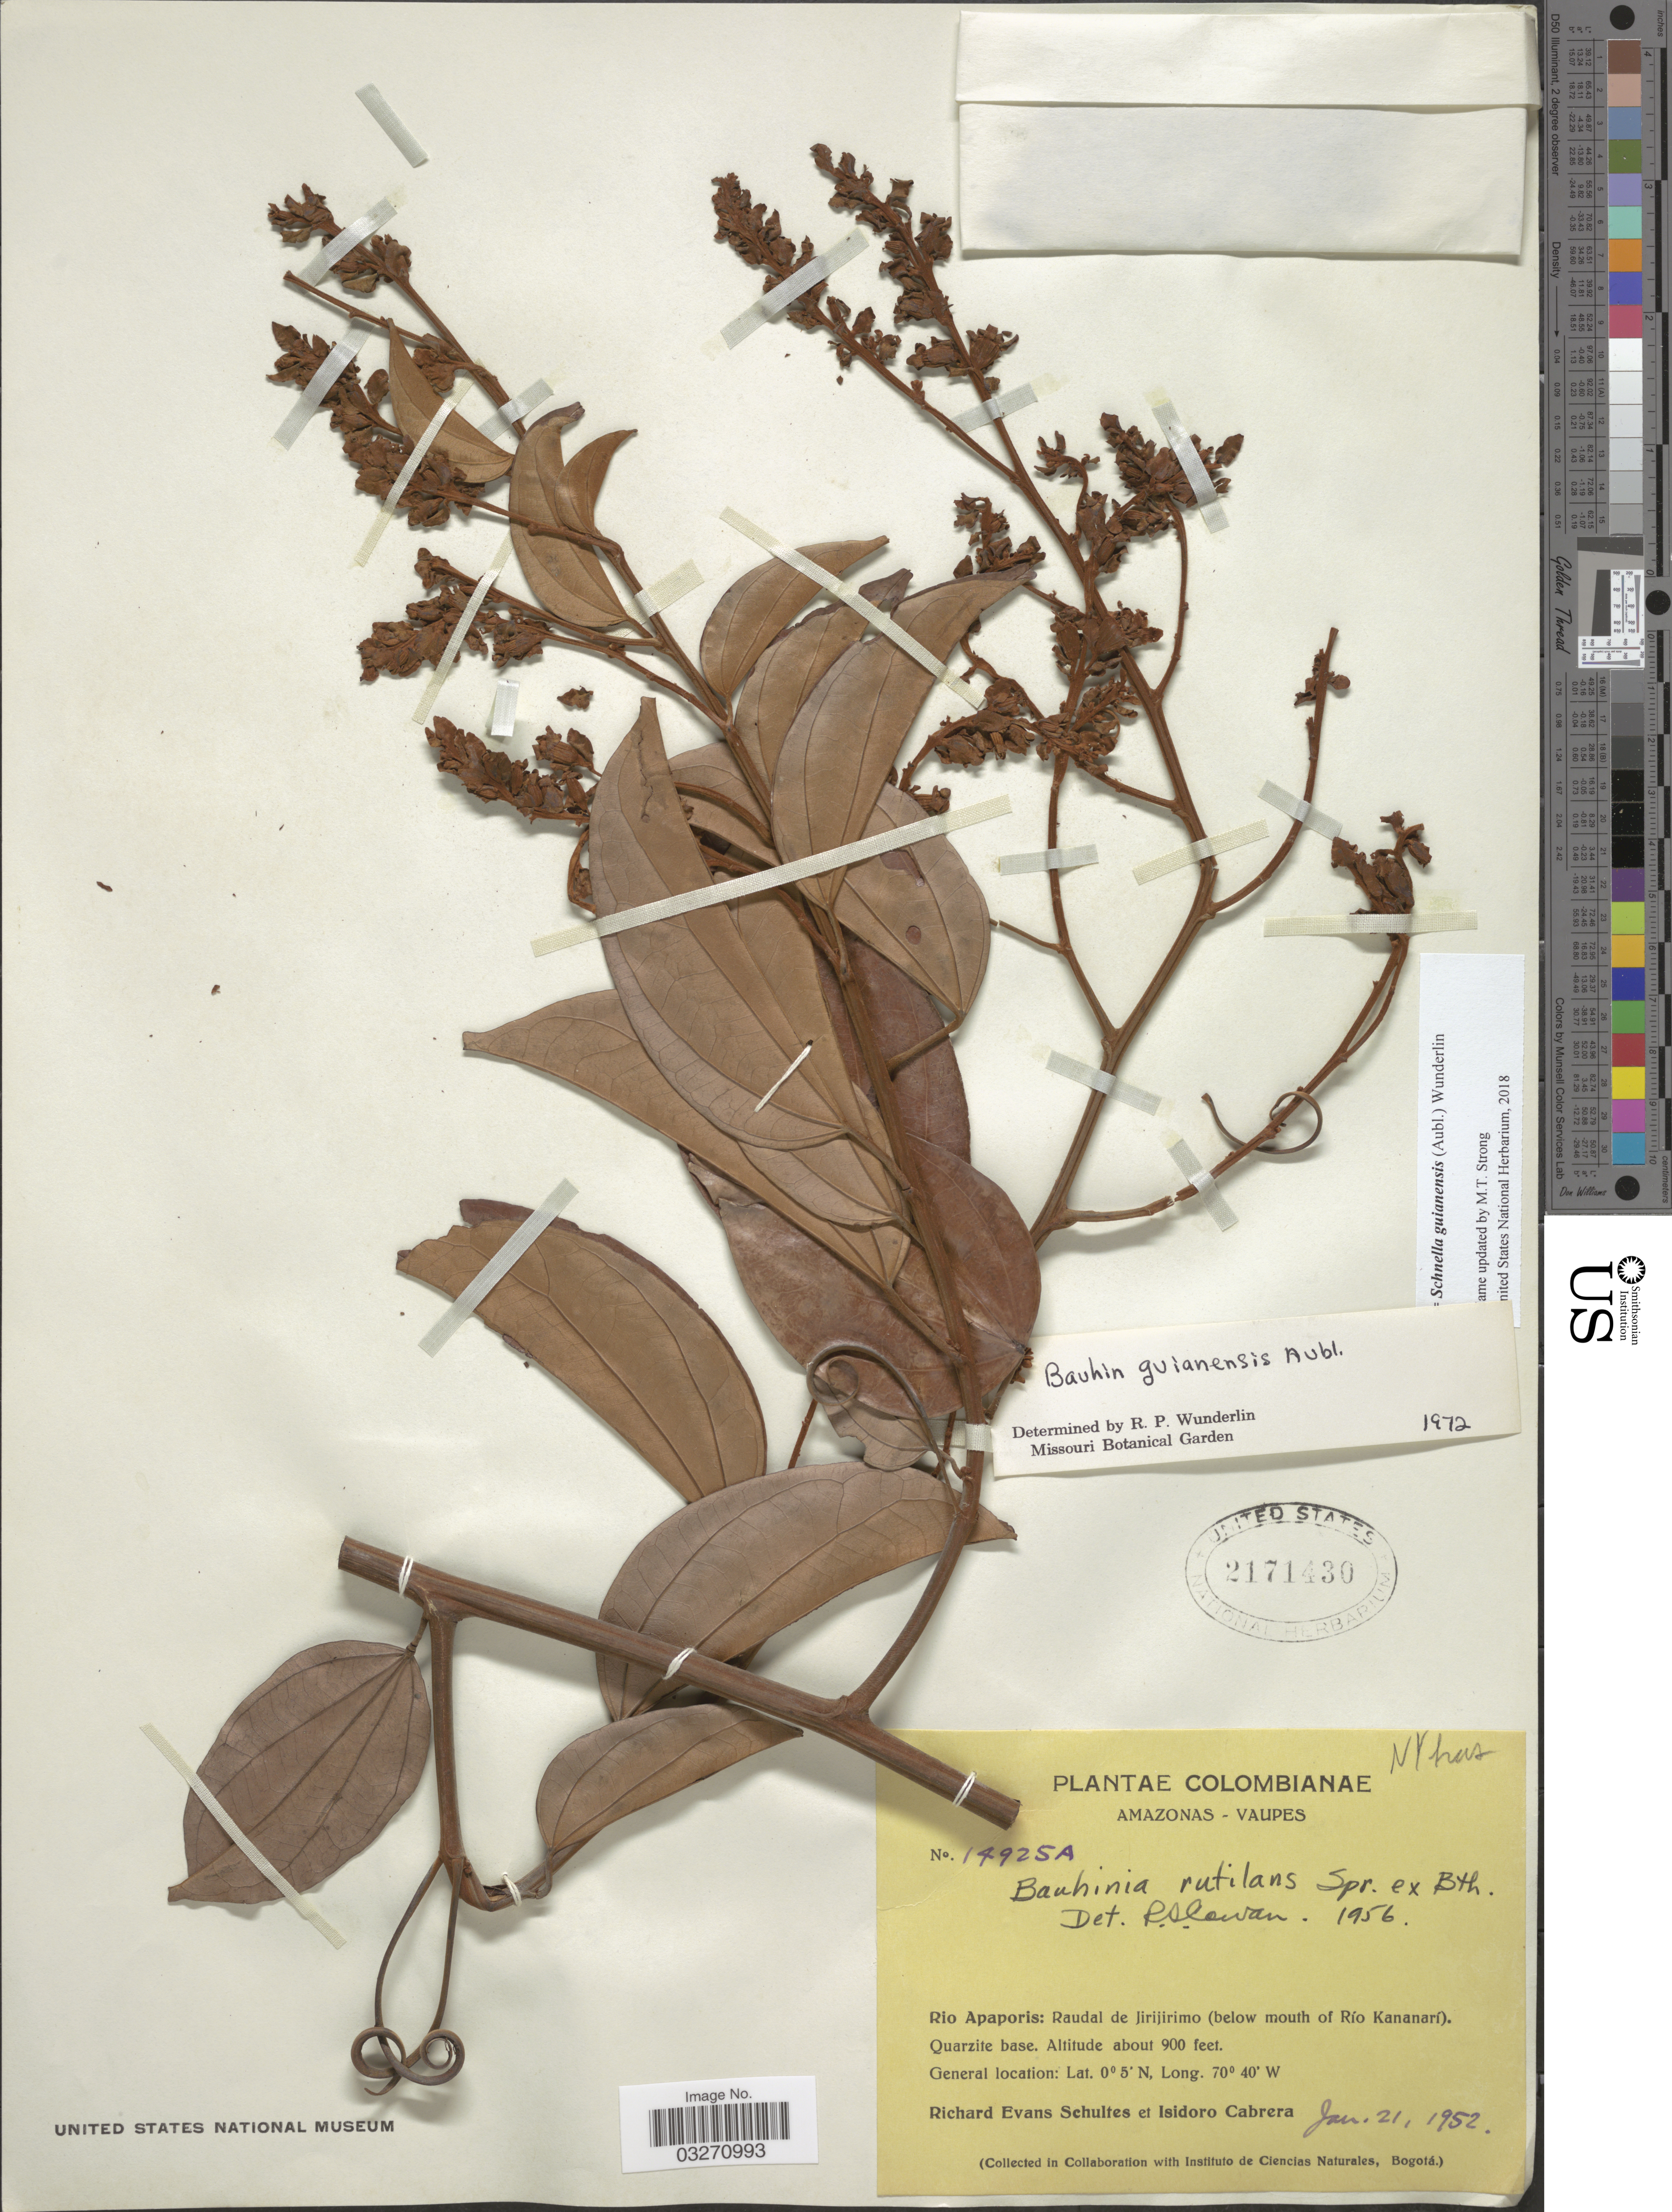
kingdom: Plantae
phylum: Tracheophyta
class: Magnoliopsida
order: Fabales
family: Fabaceae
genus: Schnella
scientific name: Schnella guianensis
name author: (Aubl.) Wunderlin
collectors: R. E. Schultes & I. Cabrera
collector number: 14925A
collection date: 1952-01-21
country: Colombia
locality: Amazonas-Vaupes, Rio Apaporis: Raudal de Jirijirimo (below mouth of Río Kananarí). Quarzite base.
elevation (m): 274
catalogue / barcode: US 2171430